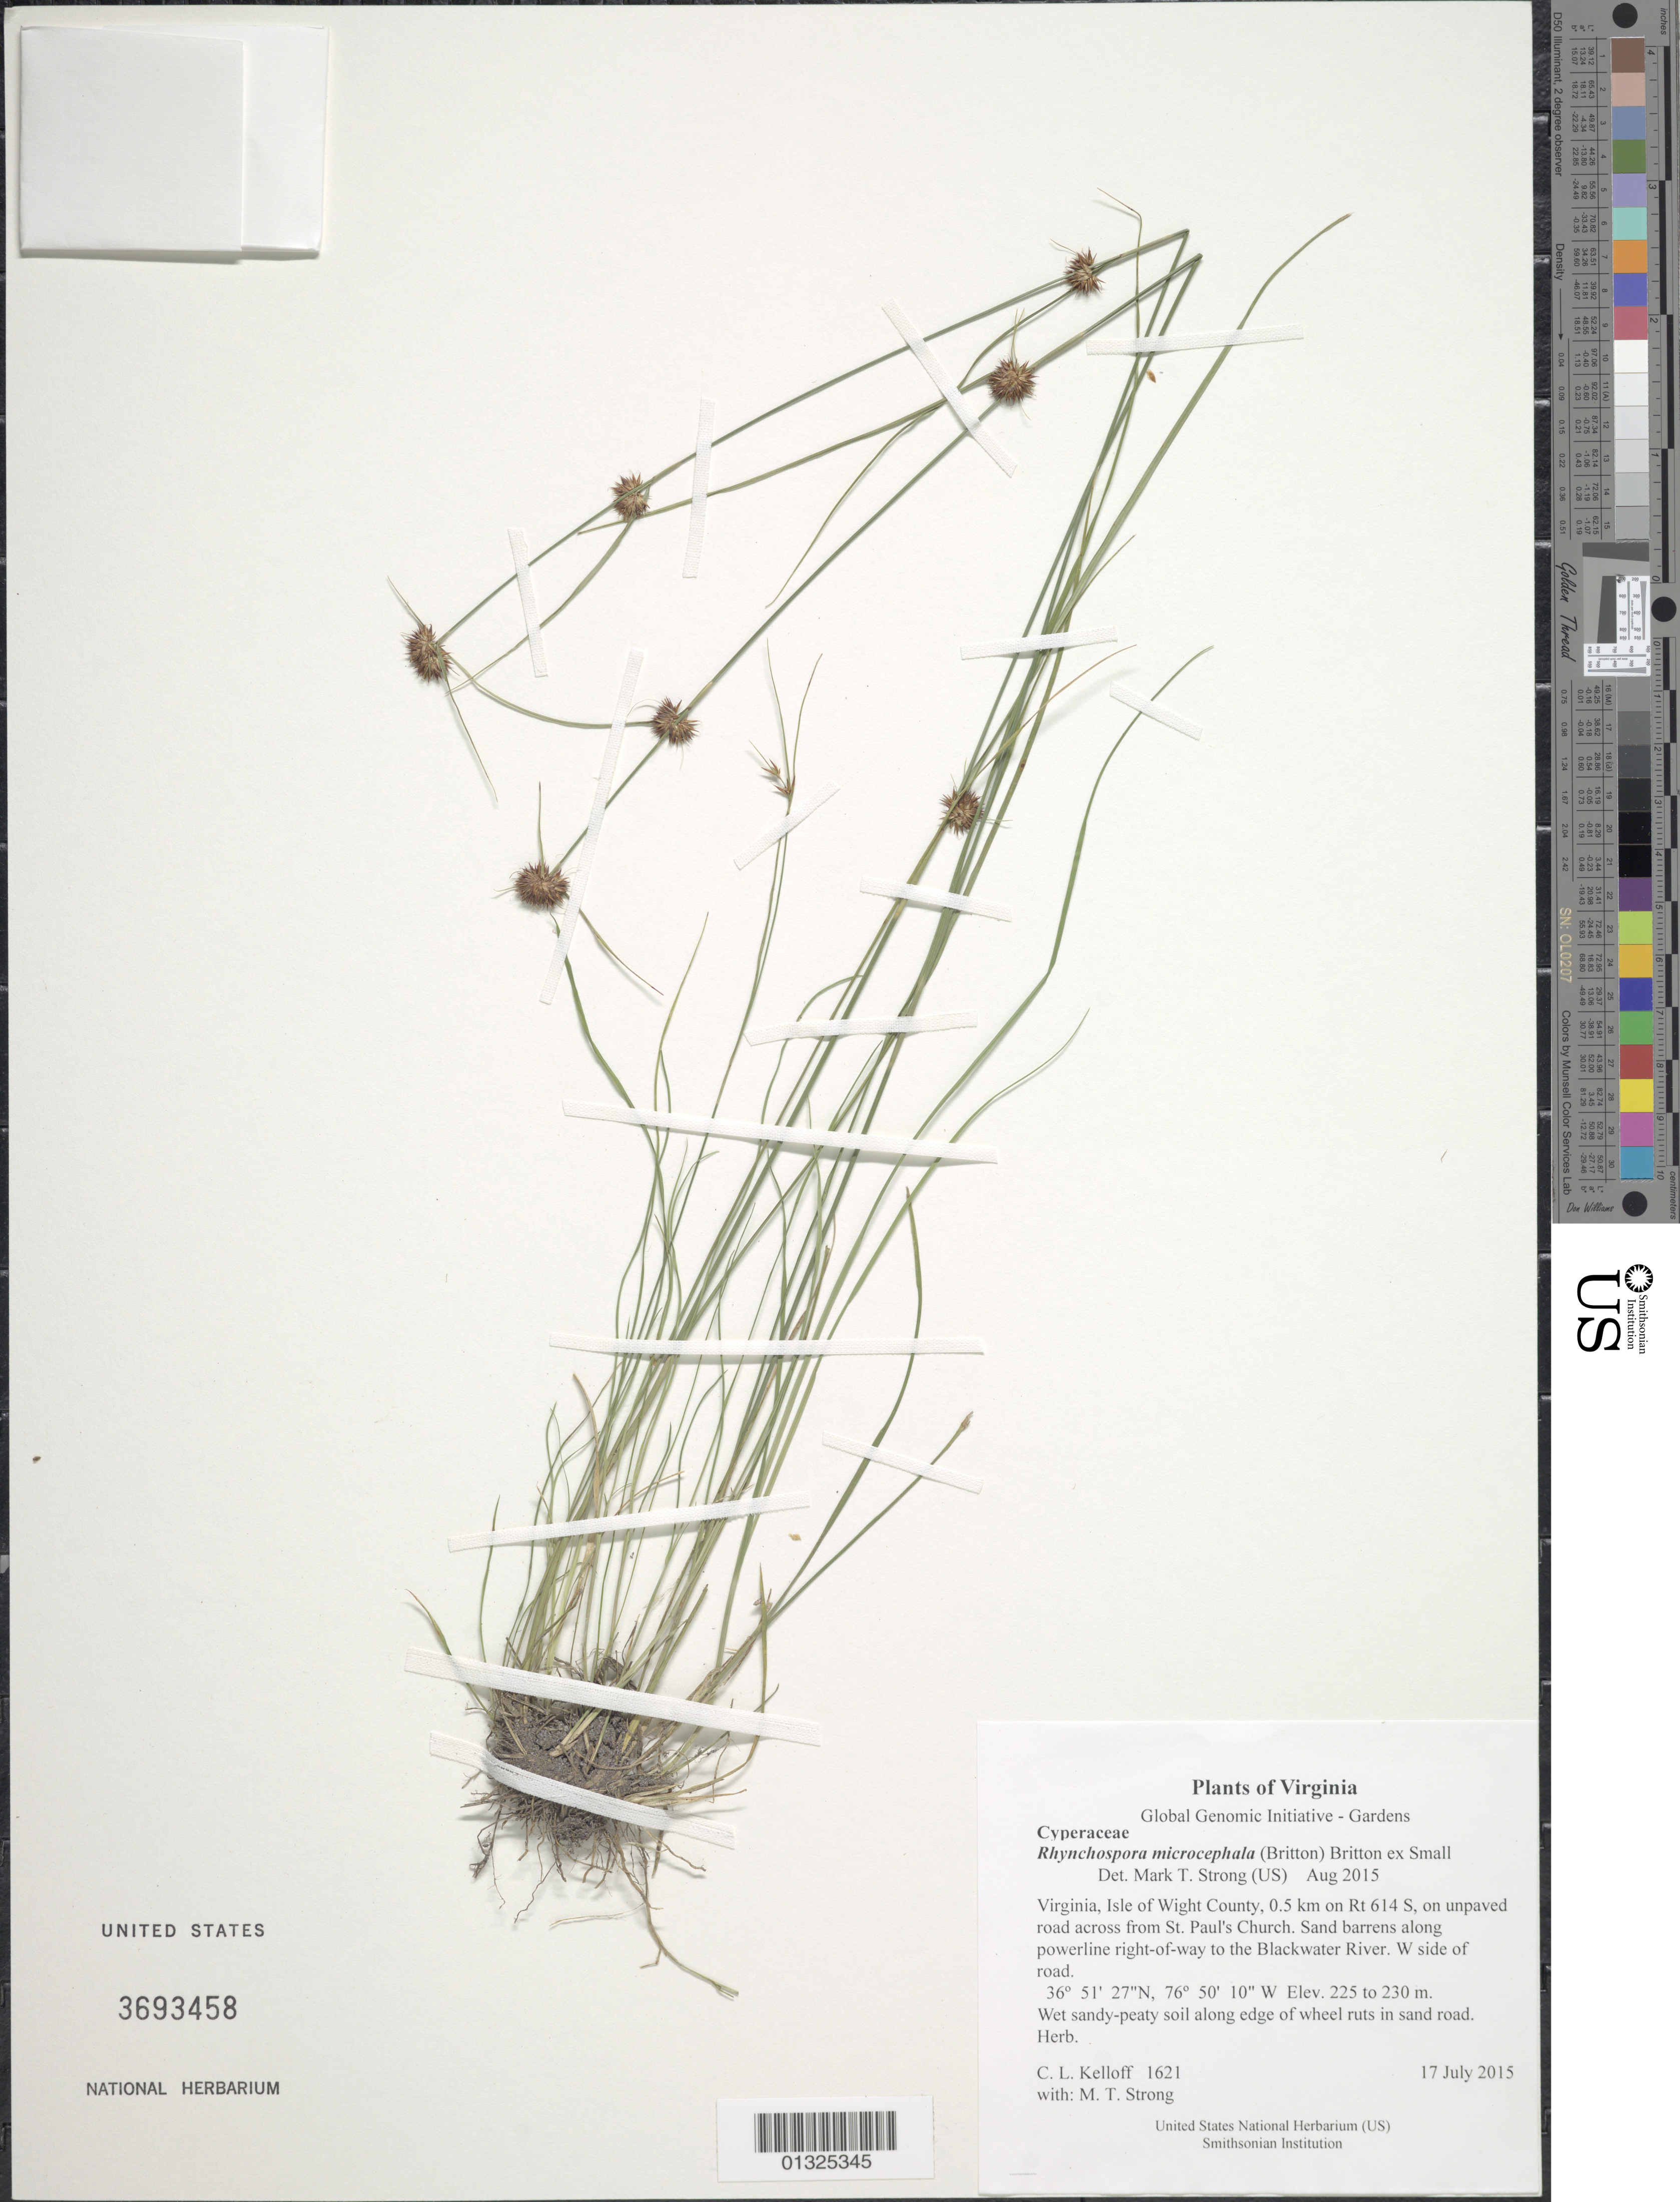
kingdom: Plantae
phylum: Tracheophyta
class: Liliopsida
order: Poales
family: Cyperaceae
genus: Rhynchospora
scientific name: Rhynchospora microcephala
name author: (Britton) Britton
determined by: Strong, M. T., (US), Smithsonian Institution - National Museum of Natural History (UNITED STATES)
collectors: C. L. Kelloff & M. T. Strong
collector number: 1621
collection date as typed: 17 July 2015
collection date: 2015-07-17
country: United States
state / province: Virginia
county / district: Isle of Wight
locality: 0.5 km on Rt 614 S, on unpaved road across from St. Paul's Church. Sand barrens along powerline right-of-way to the Blackwater River. W side of road.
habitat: Wet sandy-peaty soil along edge of wheel ruts in sand road.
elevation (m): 225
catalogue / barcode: US 3693458